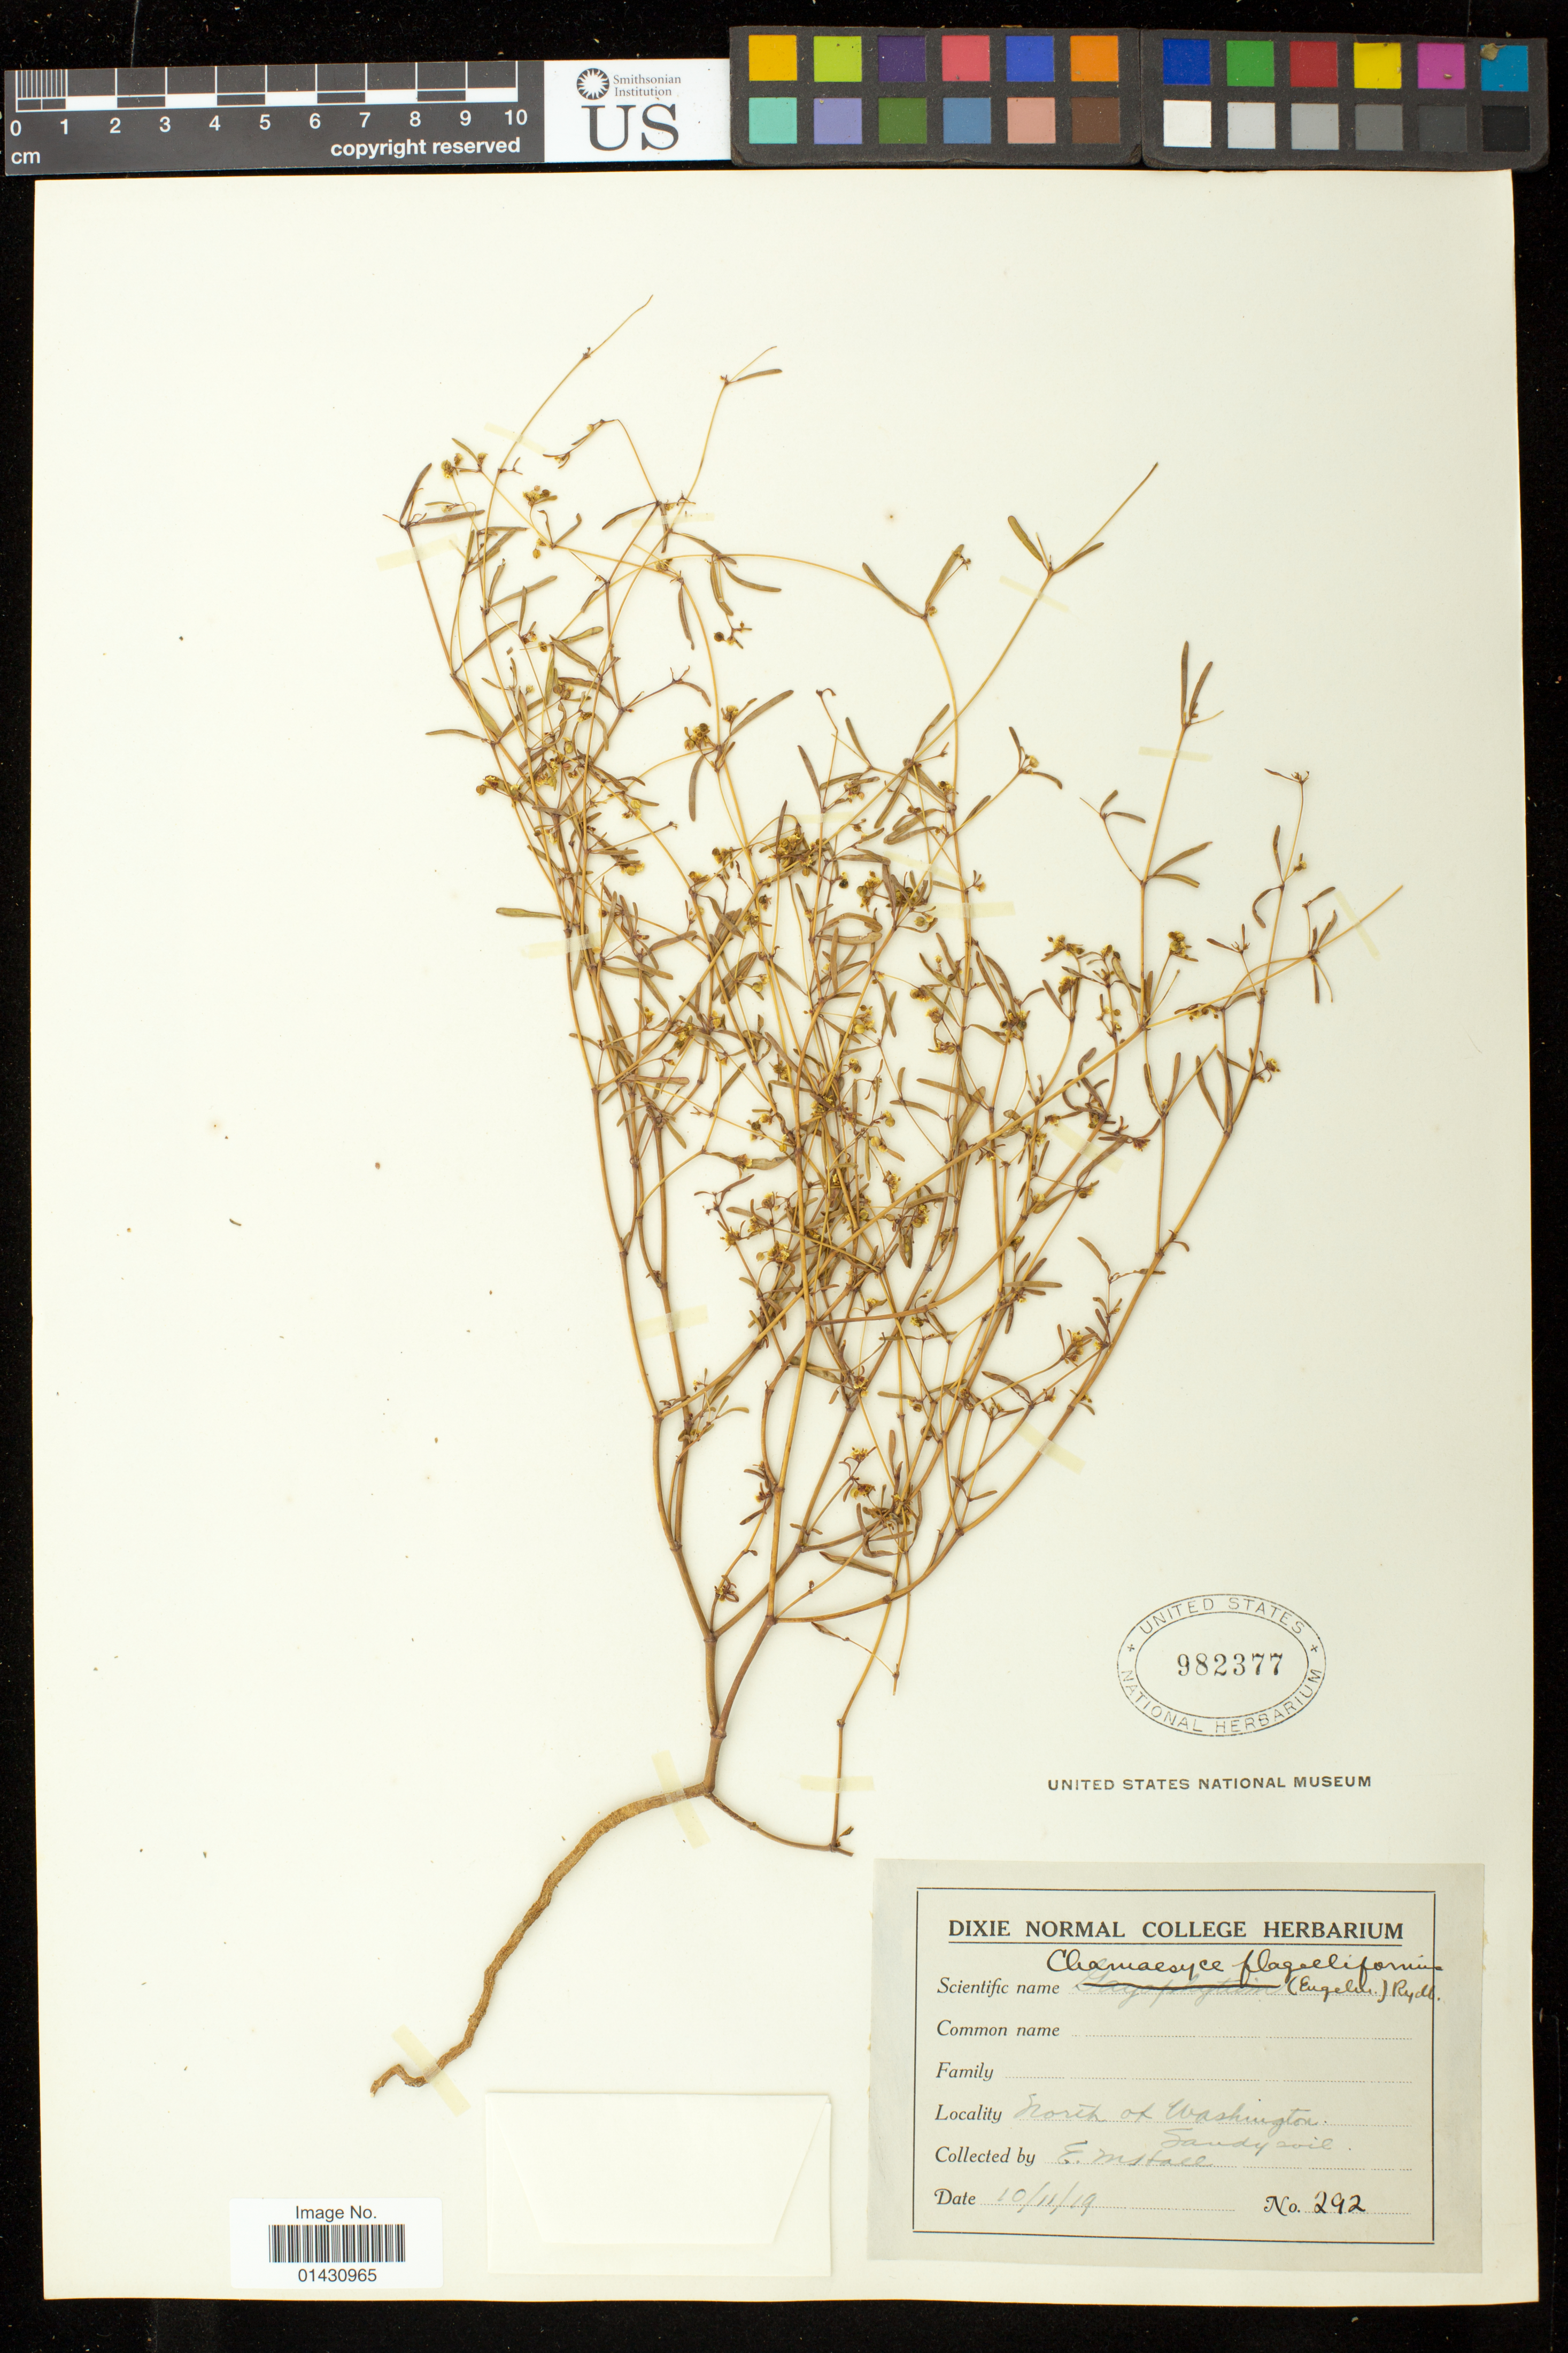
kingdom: Plantae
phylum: Tracheophyta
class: Magnoliopsida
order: Malpighiales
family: Euphorbiaceae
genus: Euphorbia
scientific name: Euphorbia parryi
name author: Engelm.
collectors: E. Hall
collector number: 292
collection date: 1919-10-11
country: United States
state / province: Utah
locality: North of Washington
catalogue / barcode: US 982377